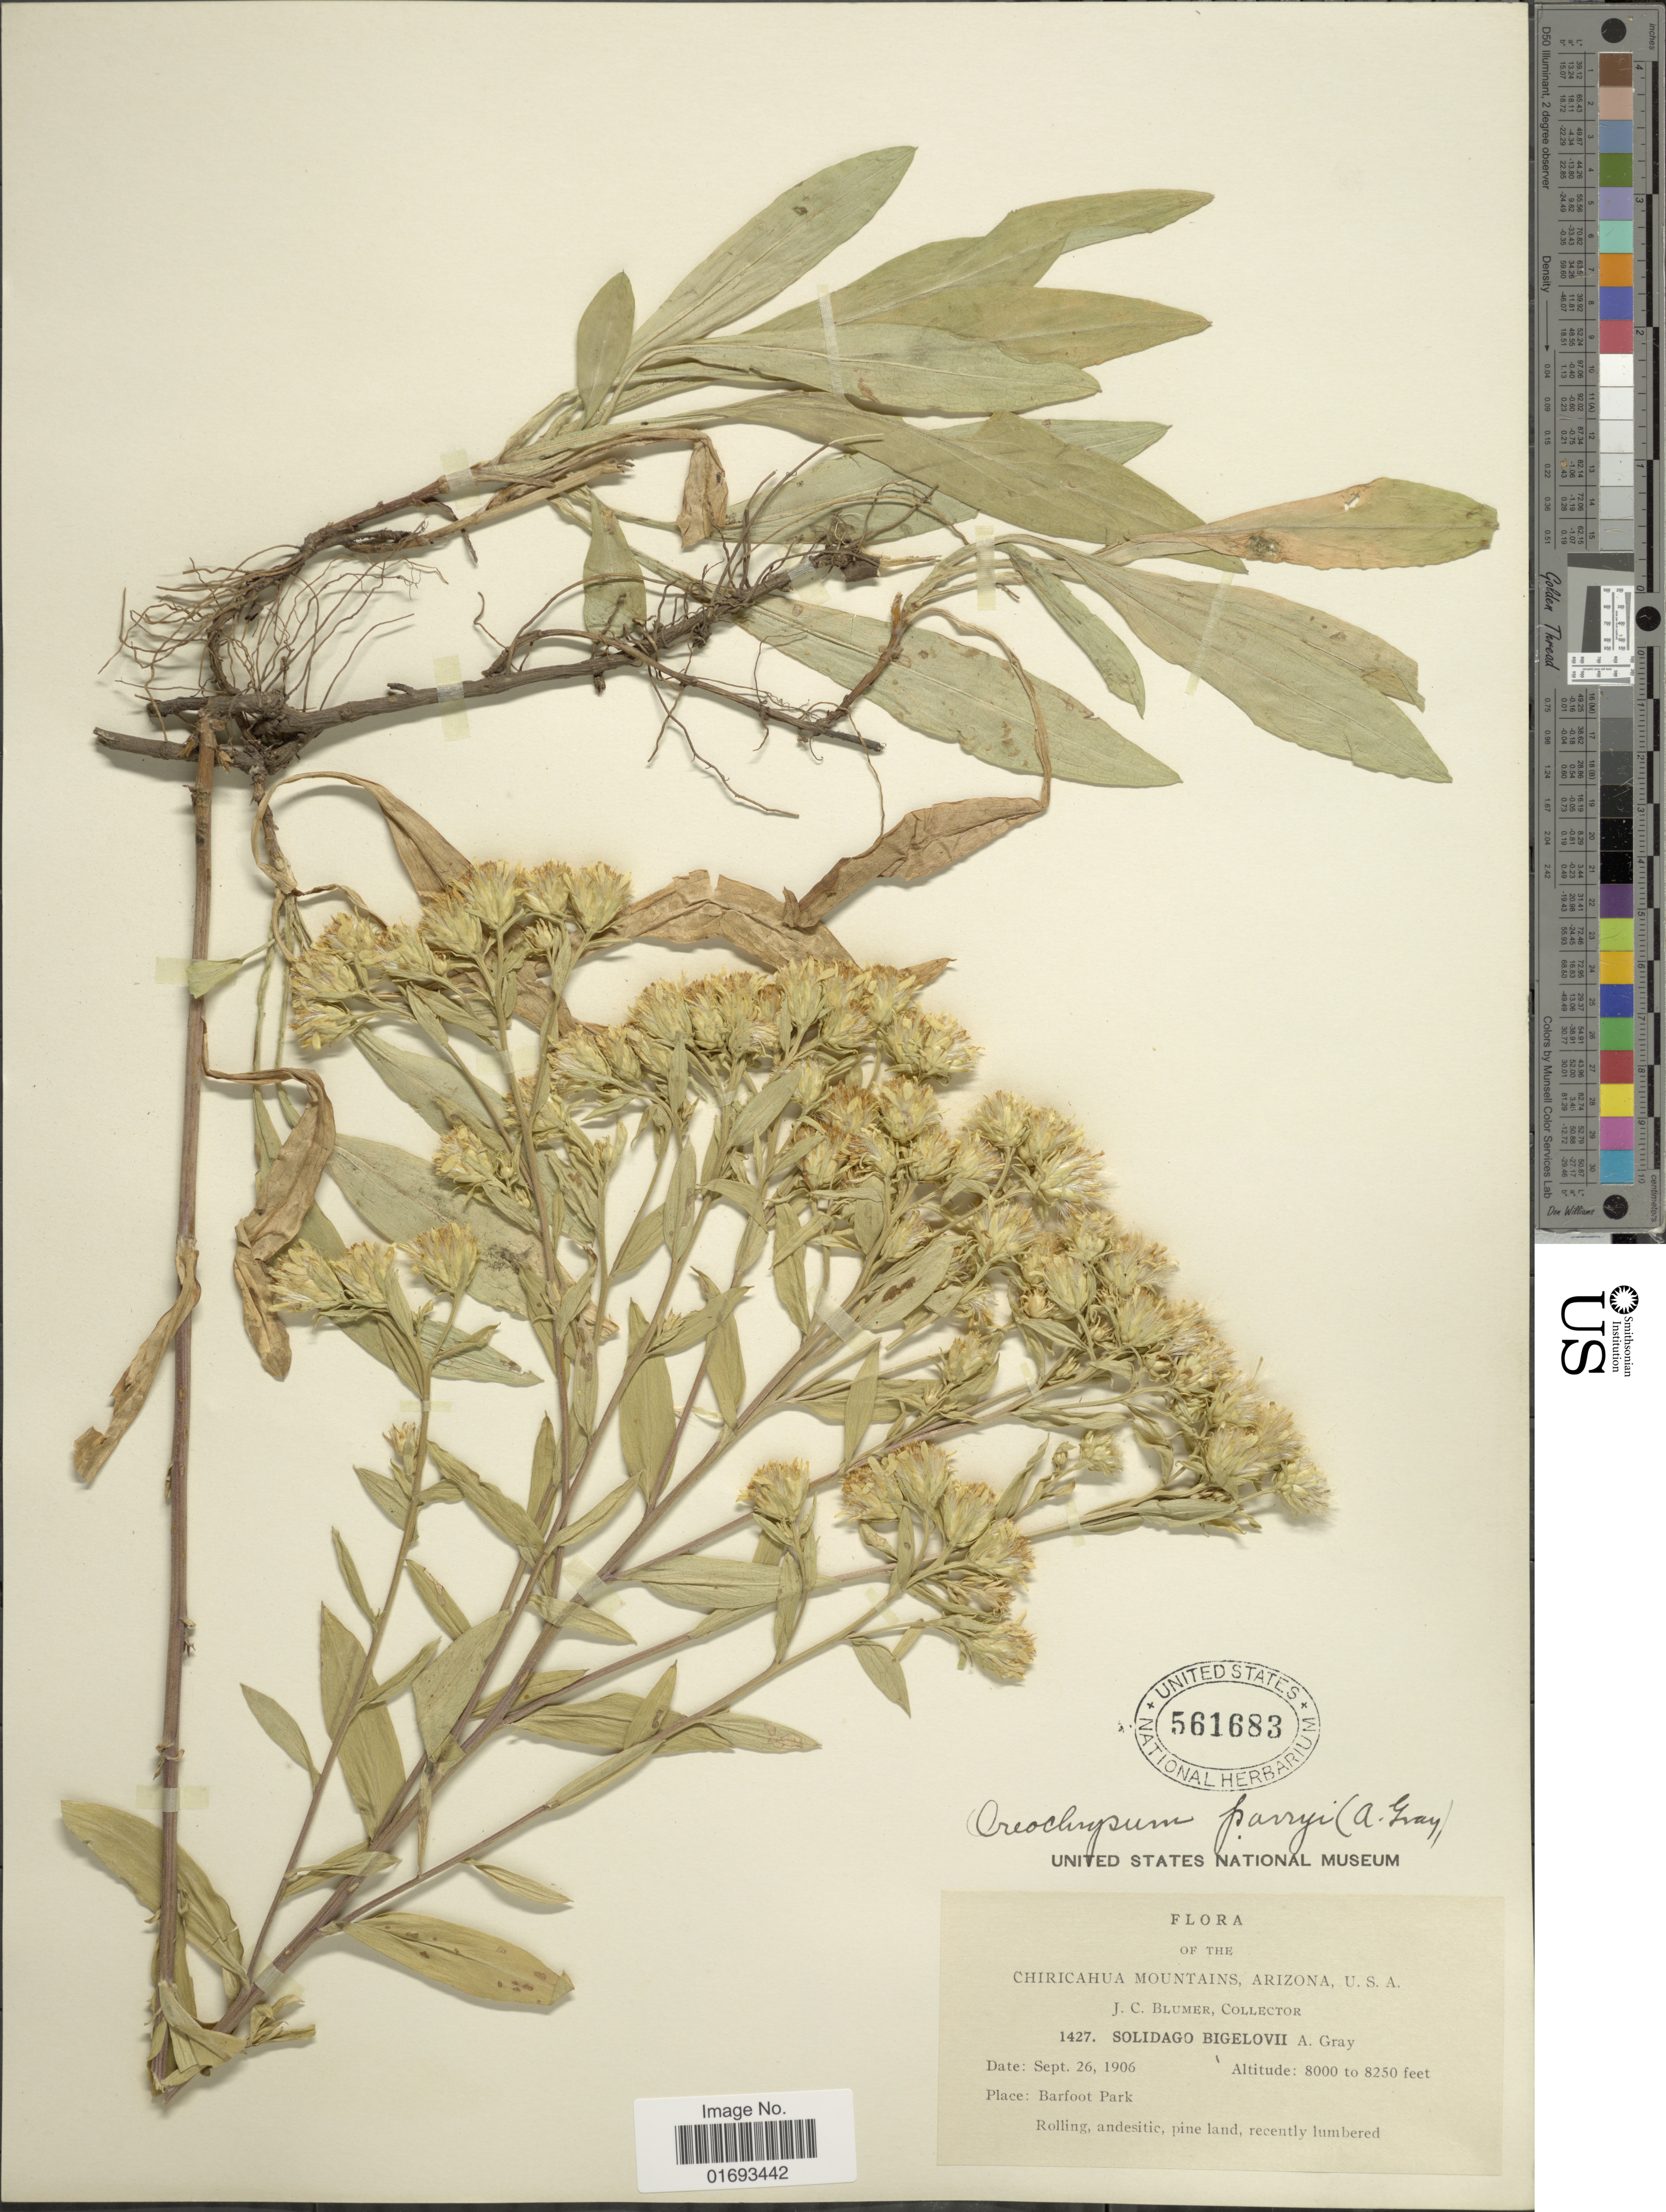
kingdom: Plantae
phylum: Tracheophyta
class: Magnoliopsida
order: Asterales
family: Asteraceae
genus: Oreochrysum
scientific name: Oreochrysum parryi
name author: (A. Gray) Rydb.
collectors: J. C. Blumer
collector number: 1427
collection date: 1906-09-26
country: United States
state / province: Arizona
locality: Chiricahua Mountains, Barfoot Park, rolling, andesitic, pine land, recently lumbered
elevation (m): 2438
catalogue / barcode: US 561683